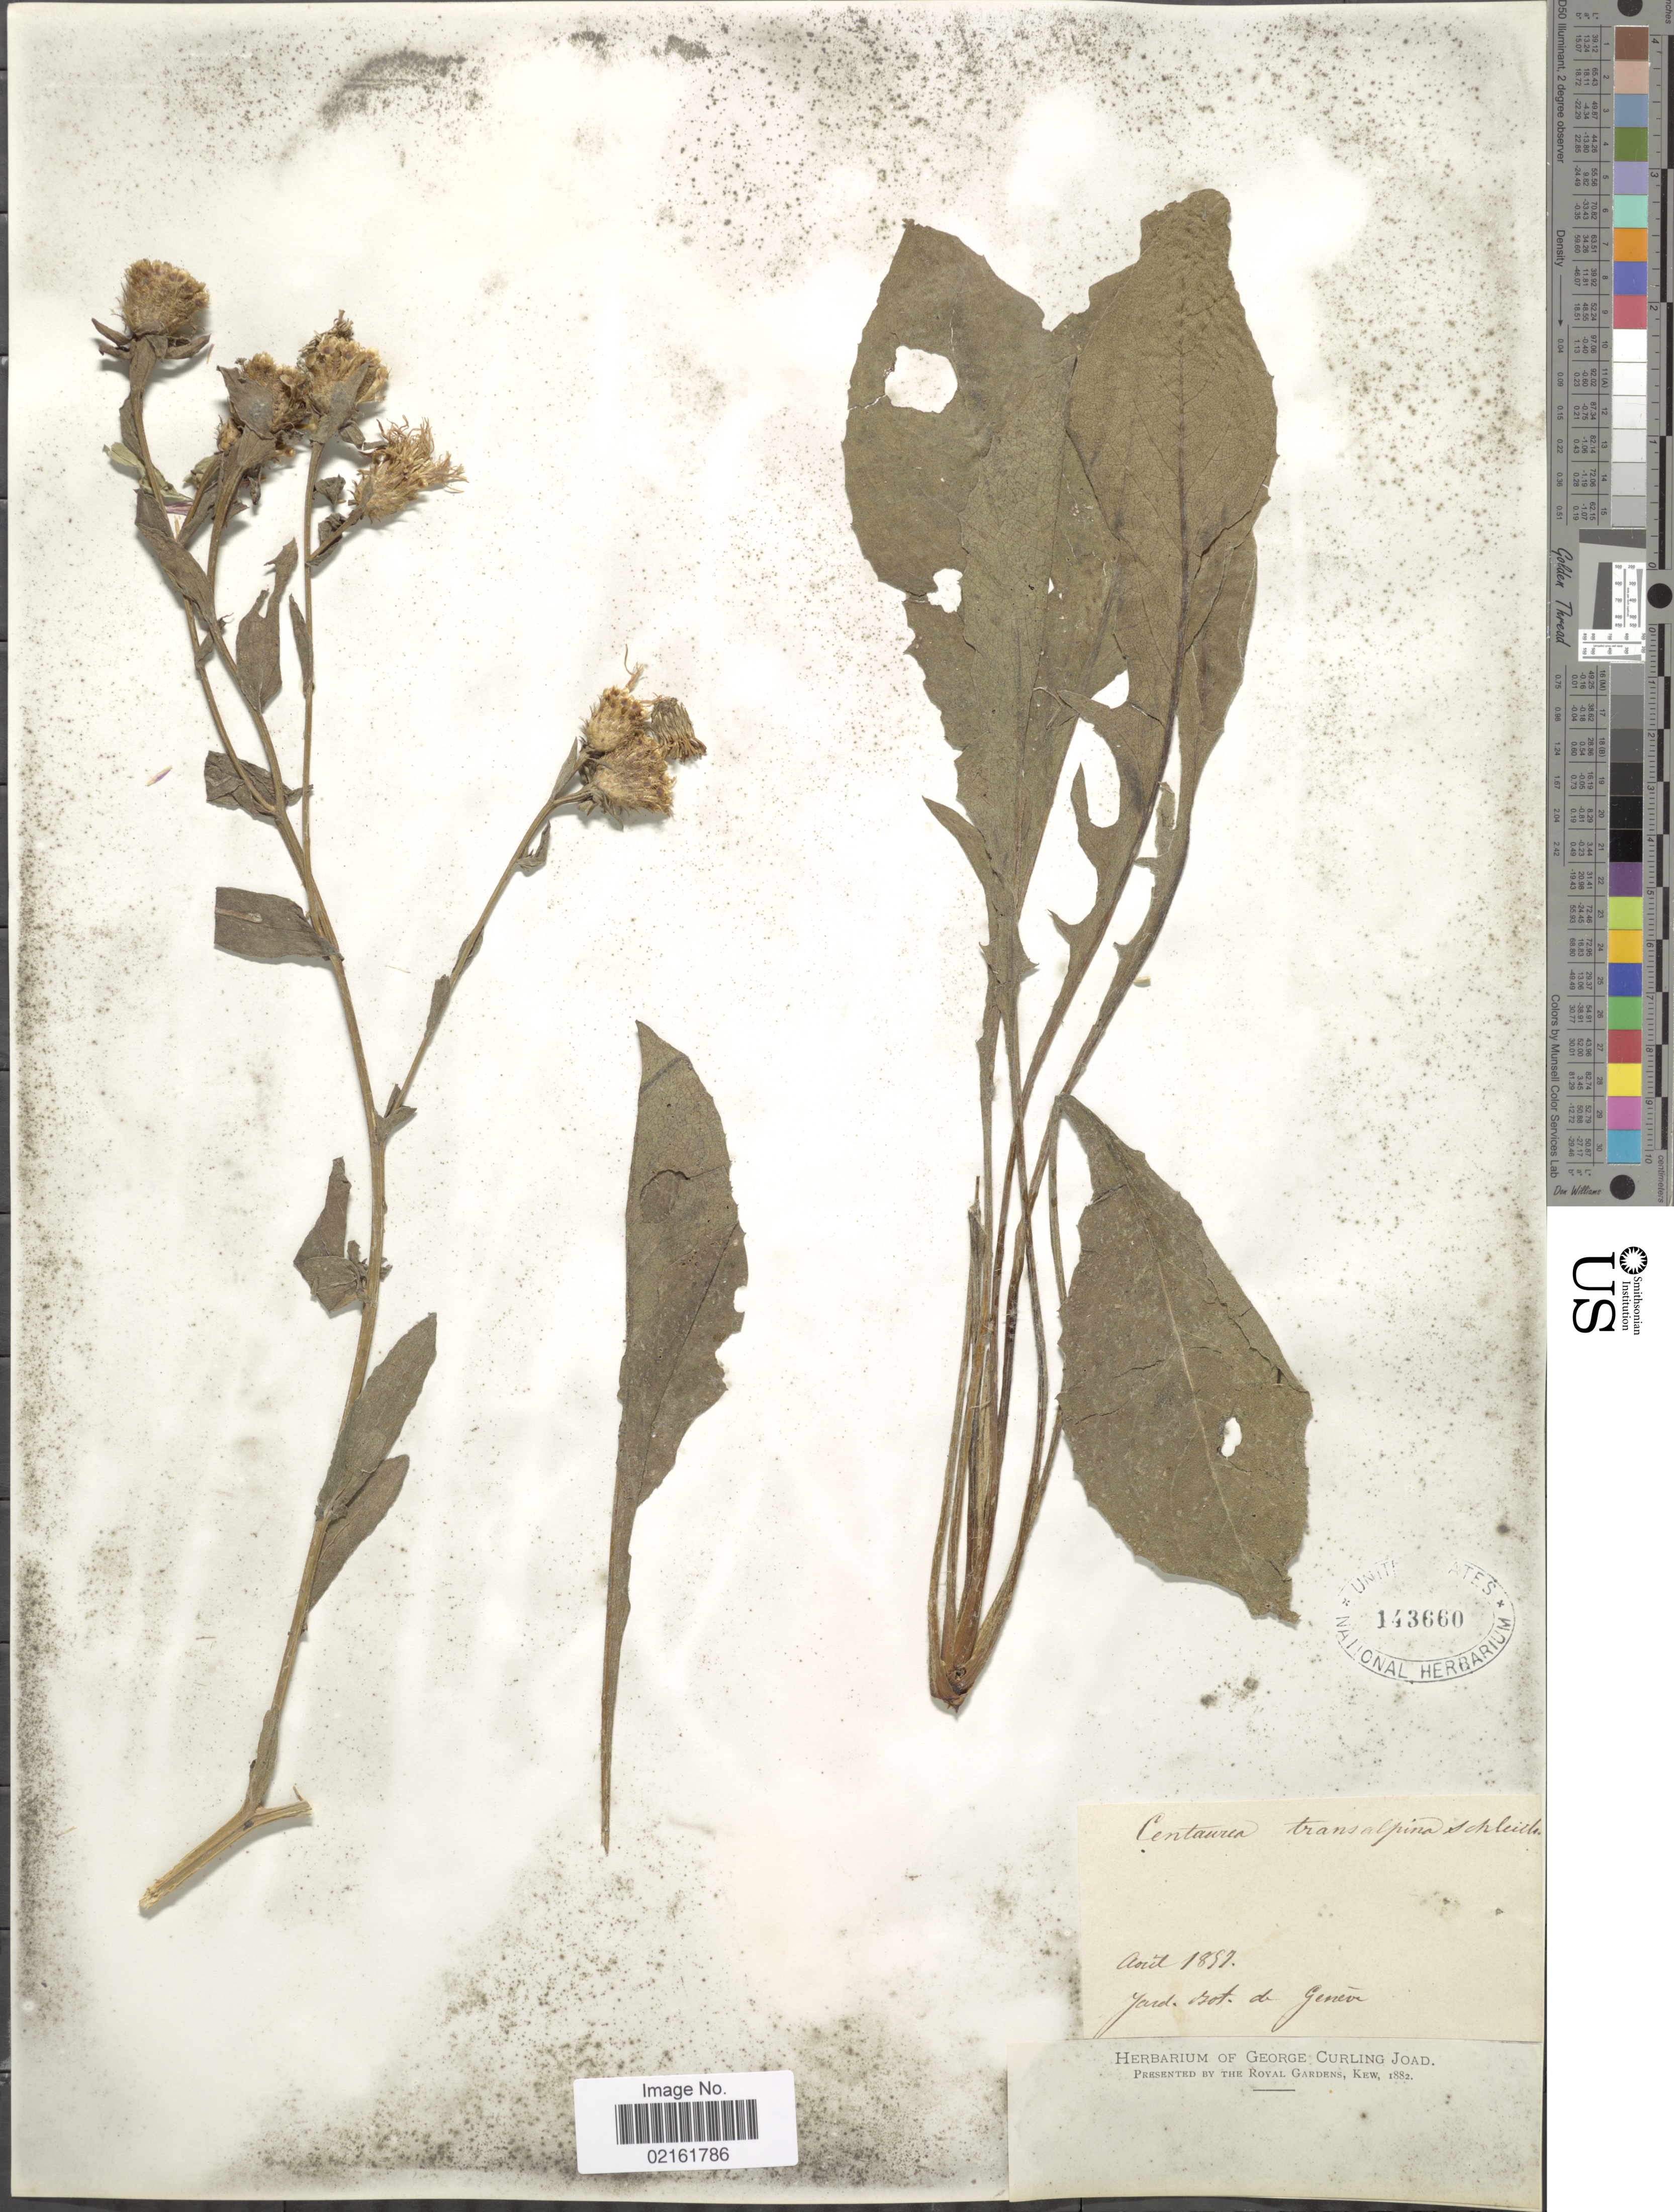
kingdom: Plantae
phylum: Tracheophyta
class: Magnoliopsida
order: Asterales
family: Asteraceae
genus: Centaurea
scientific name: Centaurea nigrescens subsp. transalpina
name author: (Schleich. ex DC.) Nyman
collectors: ex herb. George Curling Joad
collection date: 1897-08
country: Switzerland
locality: Jardin Bot. de Geneve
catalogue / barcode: US 143660